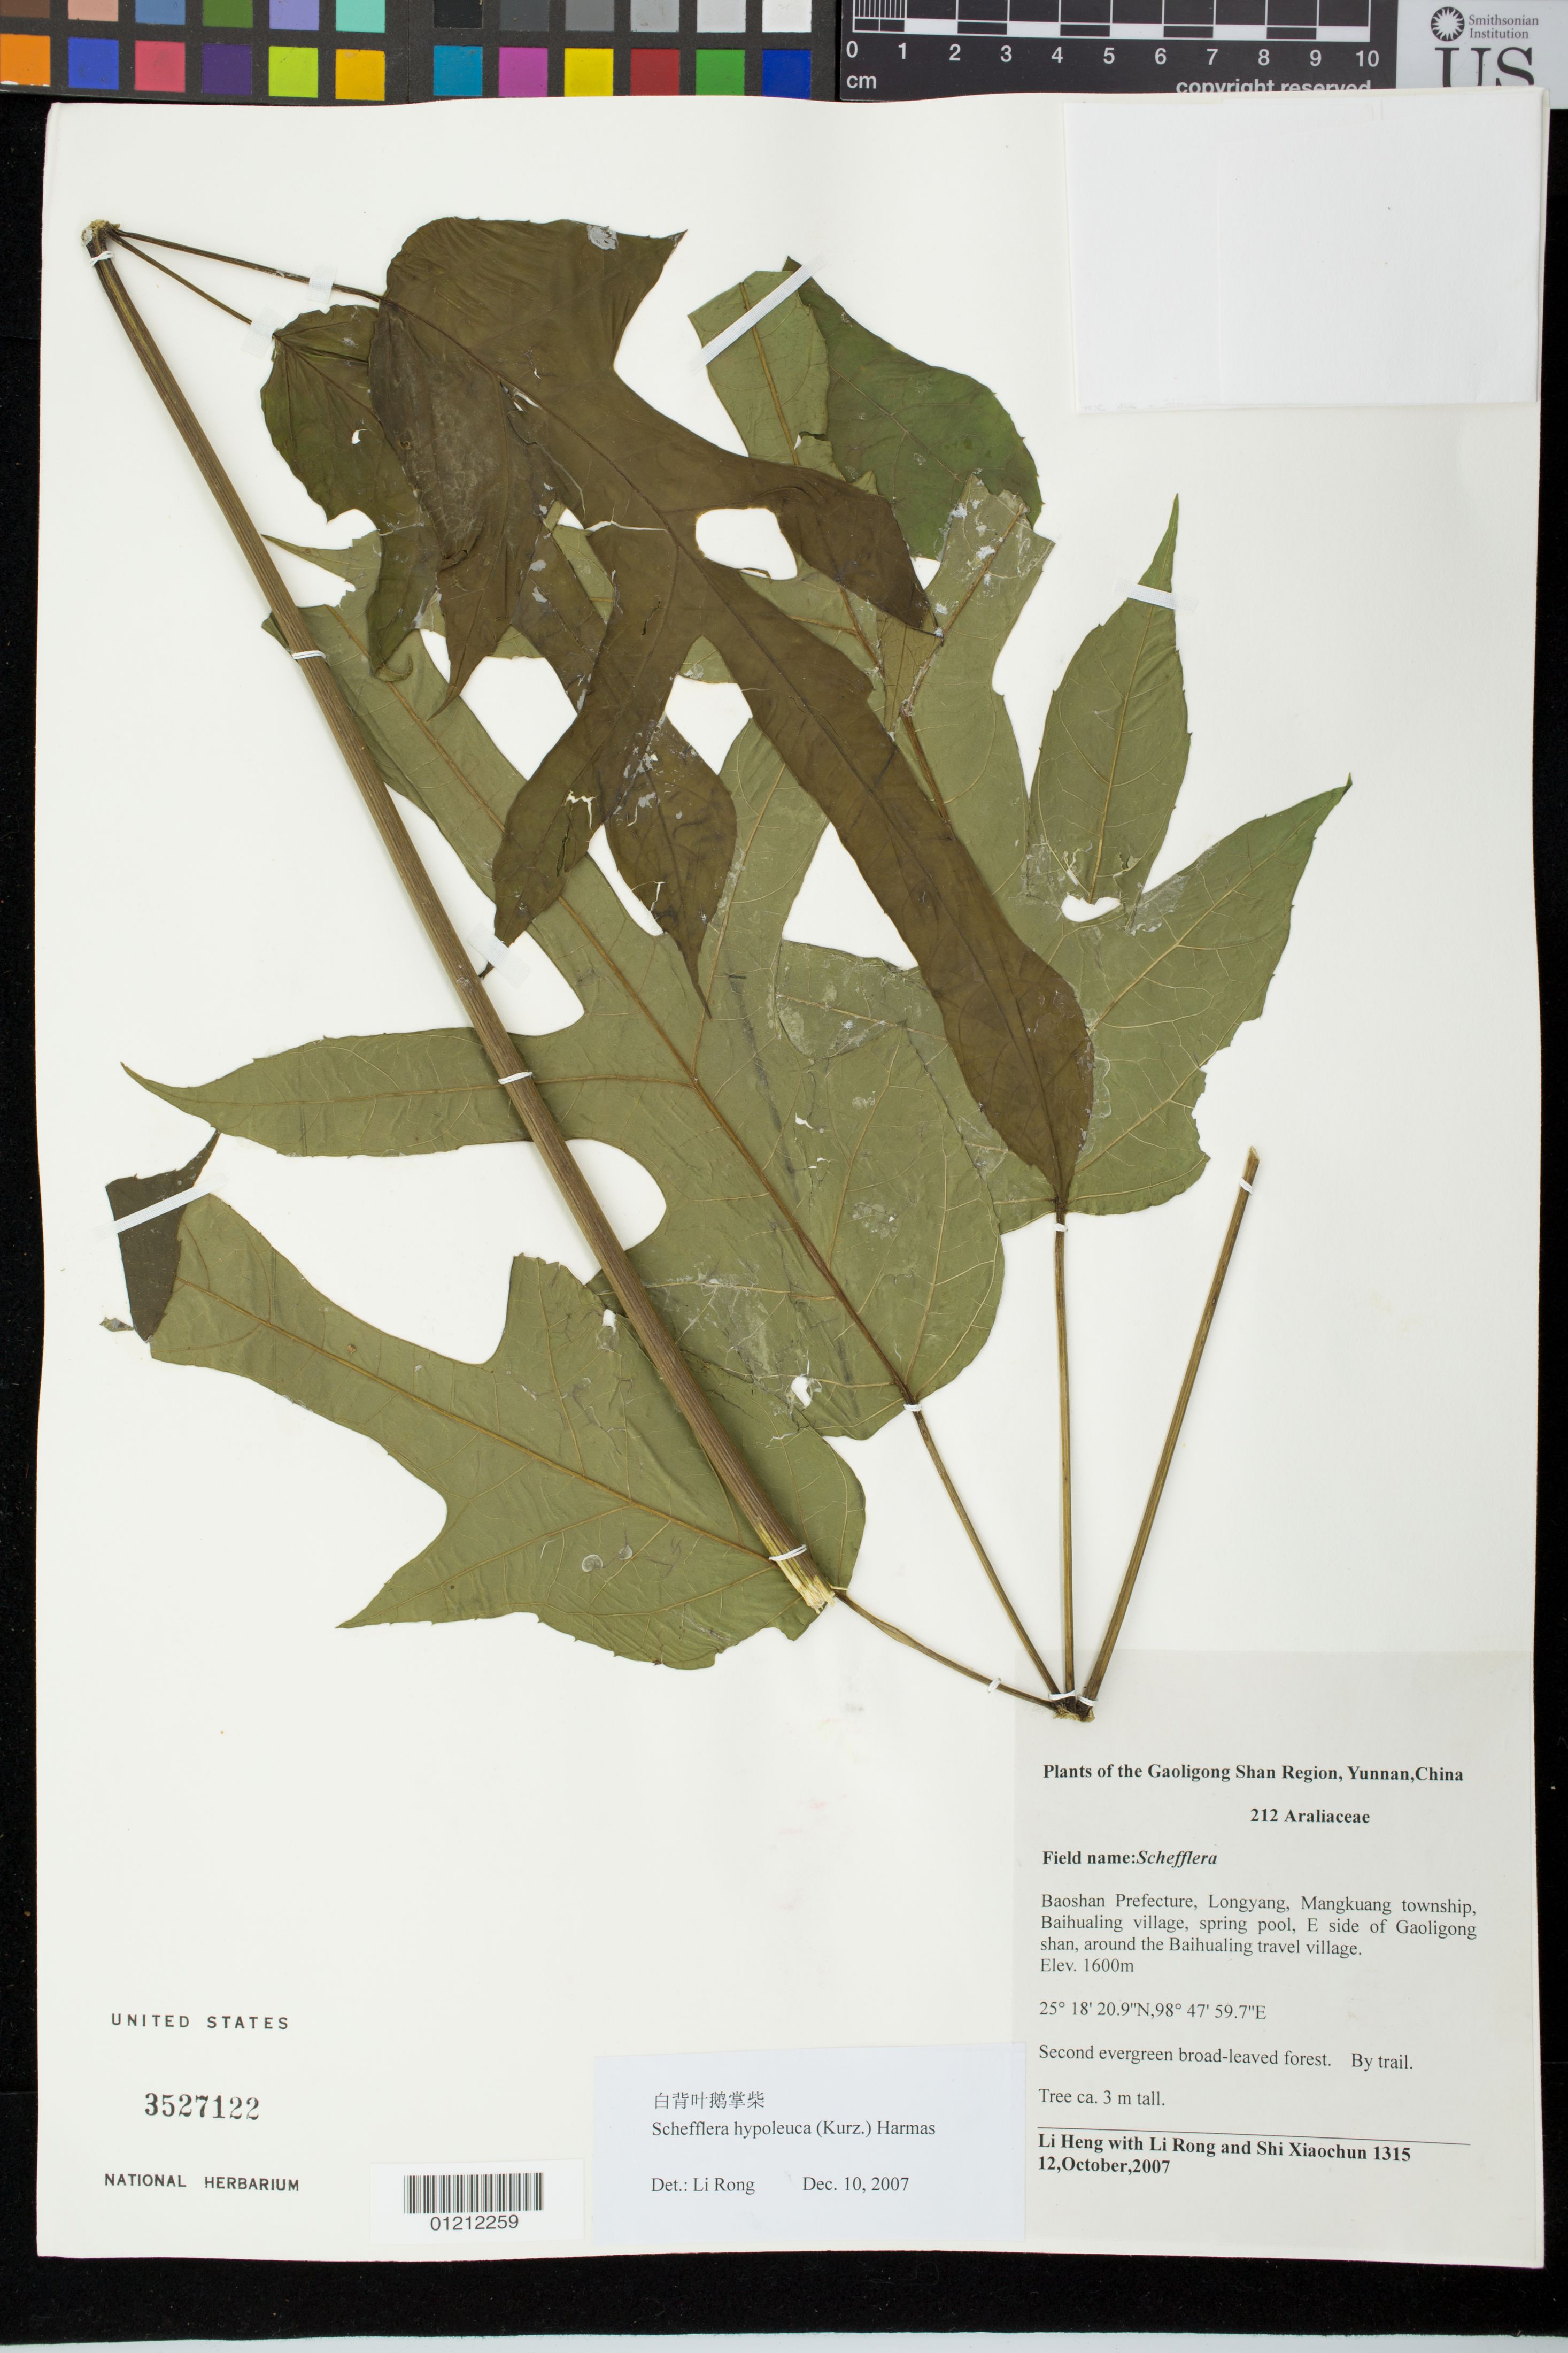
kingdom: Plantae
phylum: Tracheophyta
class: Magnoliopsida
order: Apiales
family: Araliaceae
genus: Schefflera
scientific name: Schefflera hypoleuca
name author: (Kurz) Harms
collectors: L. Heng, R. Li & X. C. Shi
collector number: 1315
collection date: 2007-10-12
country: China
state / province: Yunnan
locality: Gaoligong Shan Region. Baoshan Prefecture, Longyang, Mangkuang township, Baihualing village, spring pool, E side of Gaolingong shan, around the Baihualing travel village.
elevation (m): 1600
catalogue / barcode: US 3527122